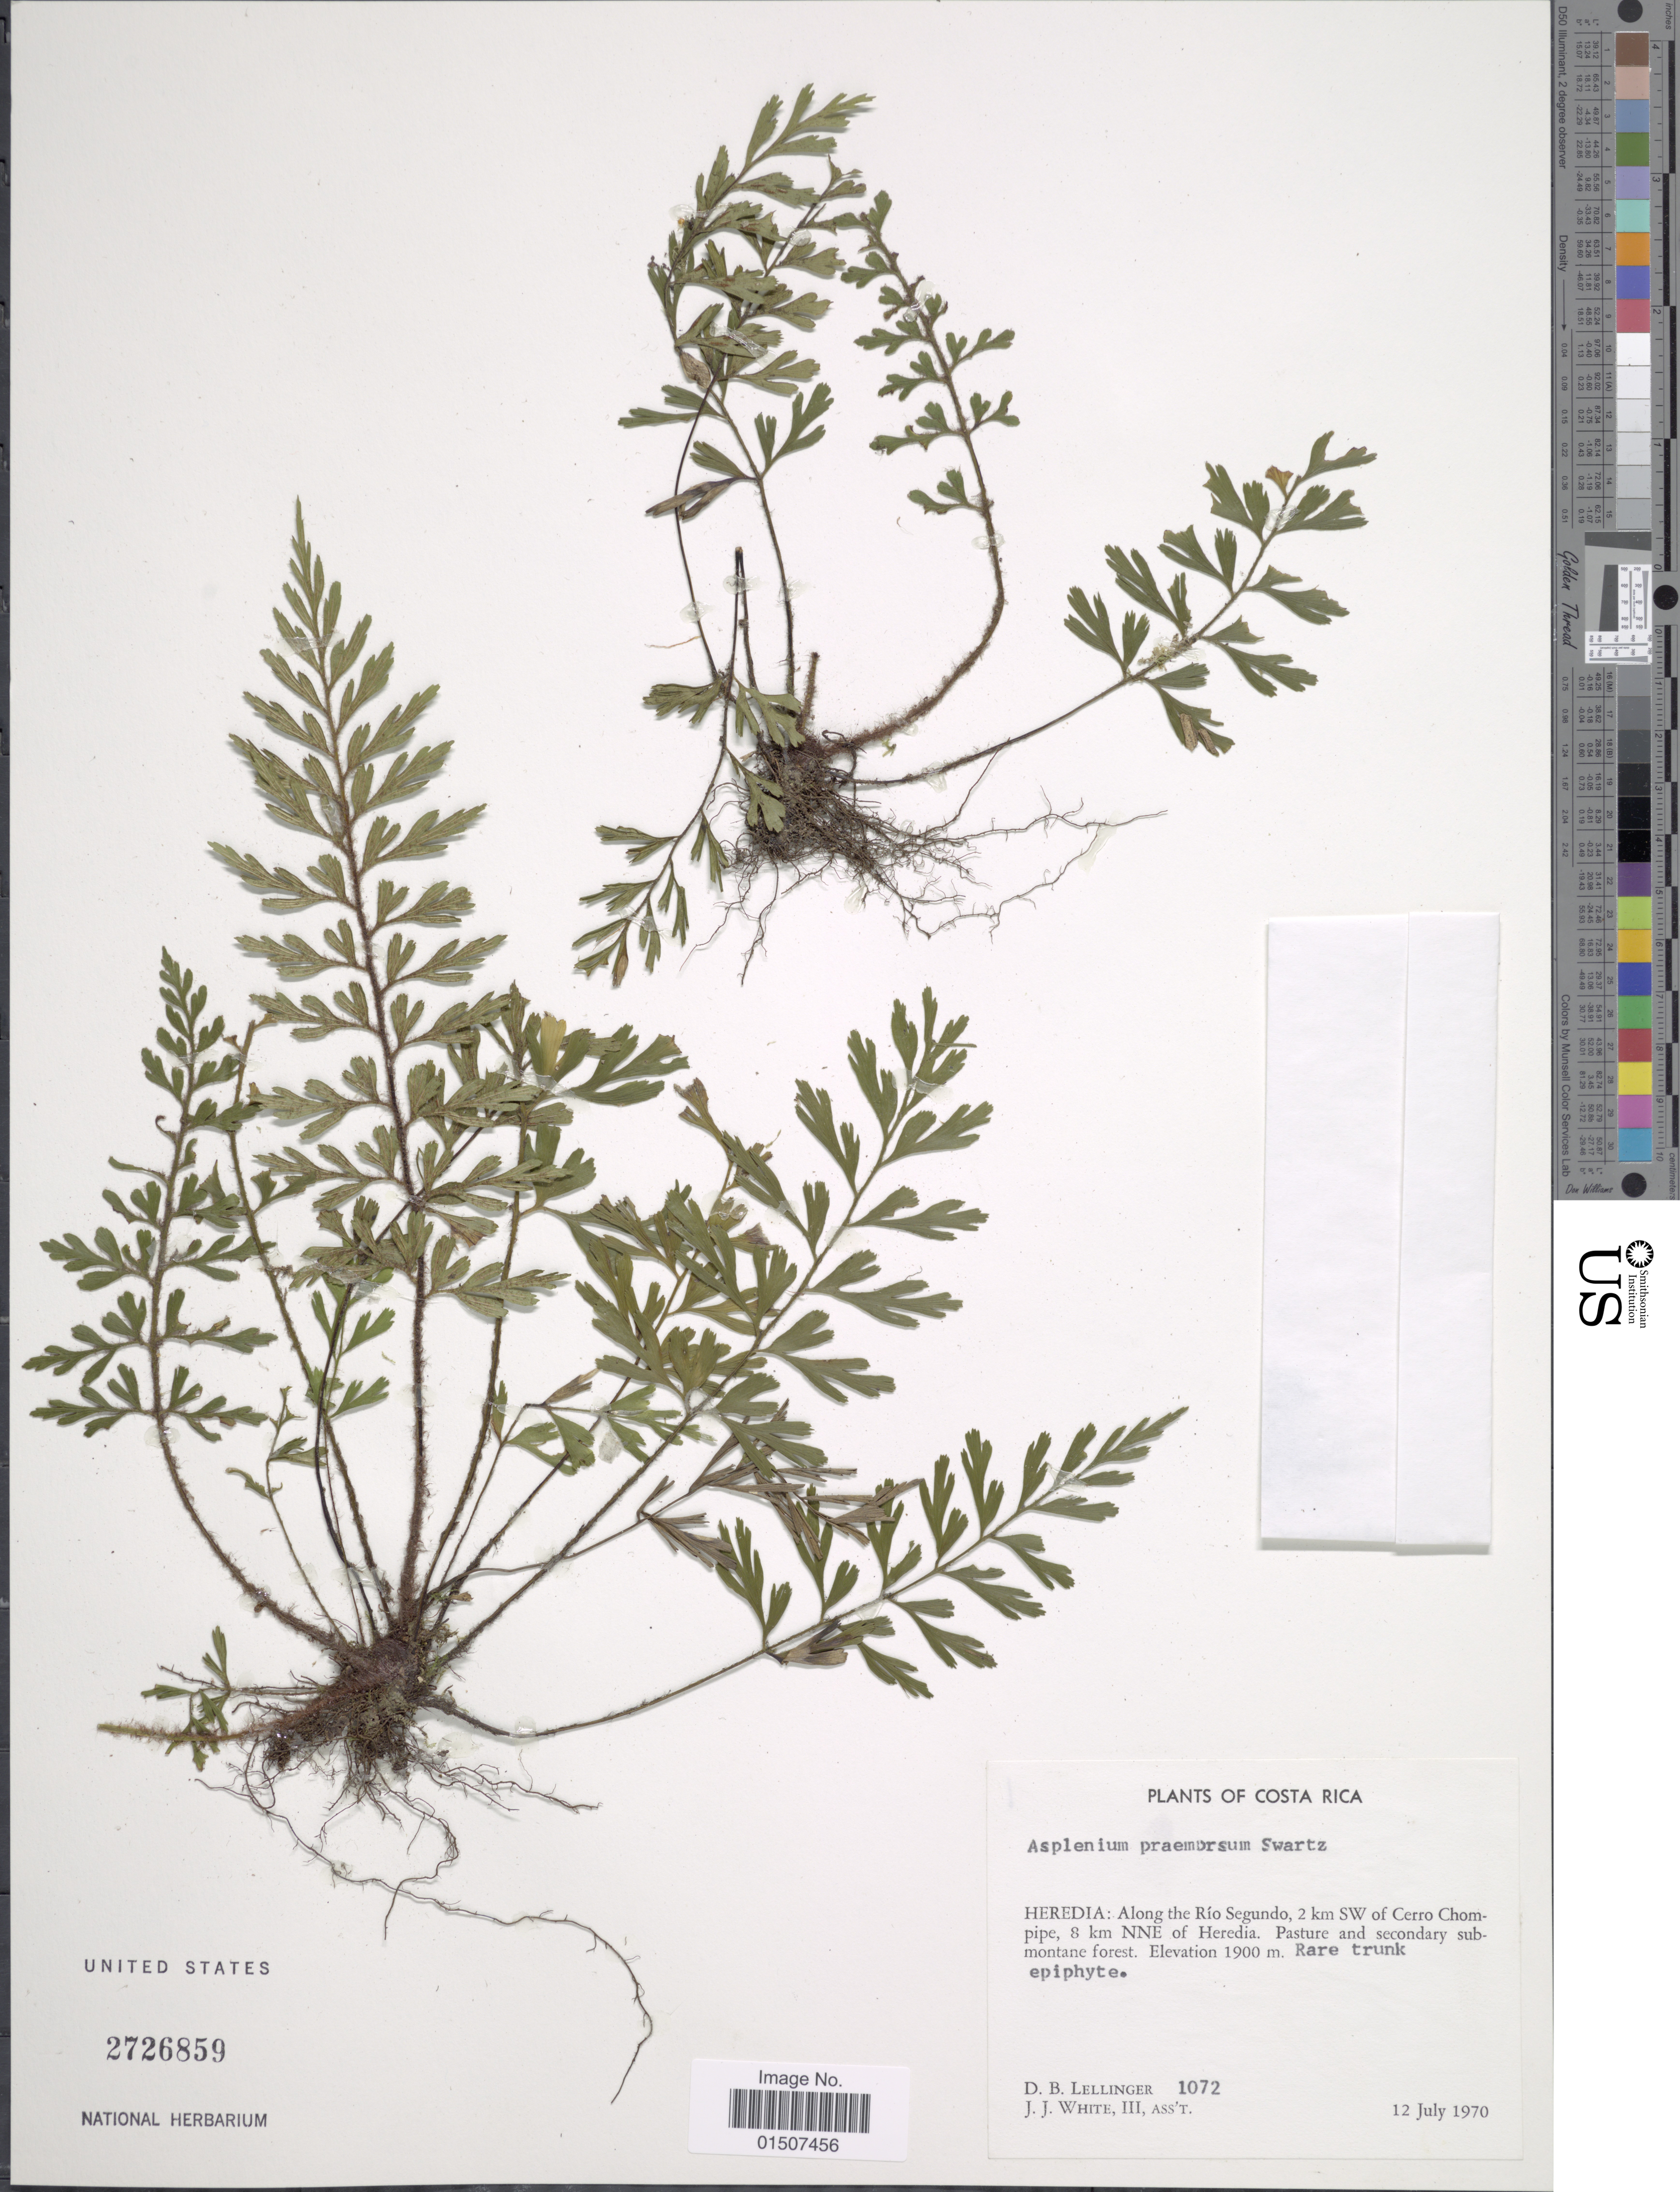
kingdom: Plantae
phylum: Tracheophyta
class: Polypodiopsida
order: Polypodiales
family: Aspleniaceae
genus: Asplenium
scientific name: Asplenium praemorsum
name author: Sw.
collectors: D. B. Lellinger & J. J. White III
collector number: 1072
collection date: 1970-07-12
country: Costa Rica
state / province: Heredia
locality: Along the Río Segundo, 2 km SW of Cerro Chompipe, 8 km NNE of Heredia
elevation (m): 1900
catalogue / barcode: US 2726859